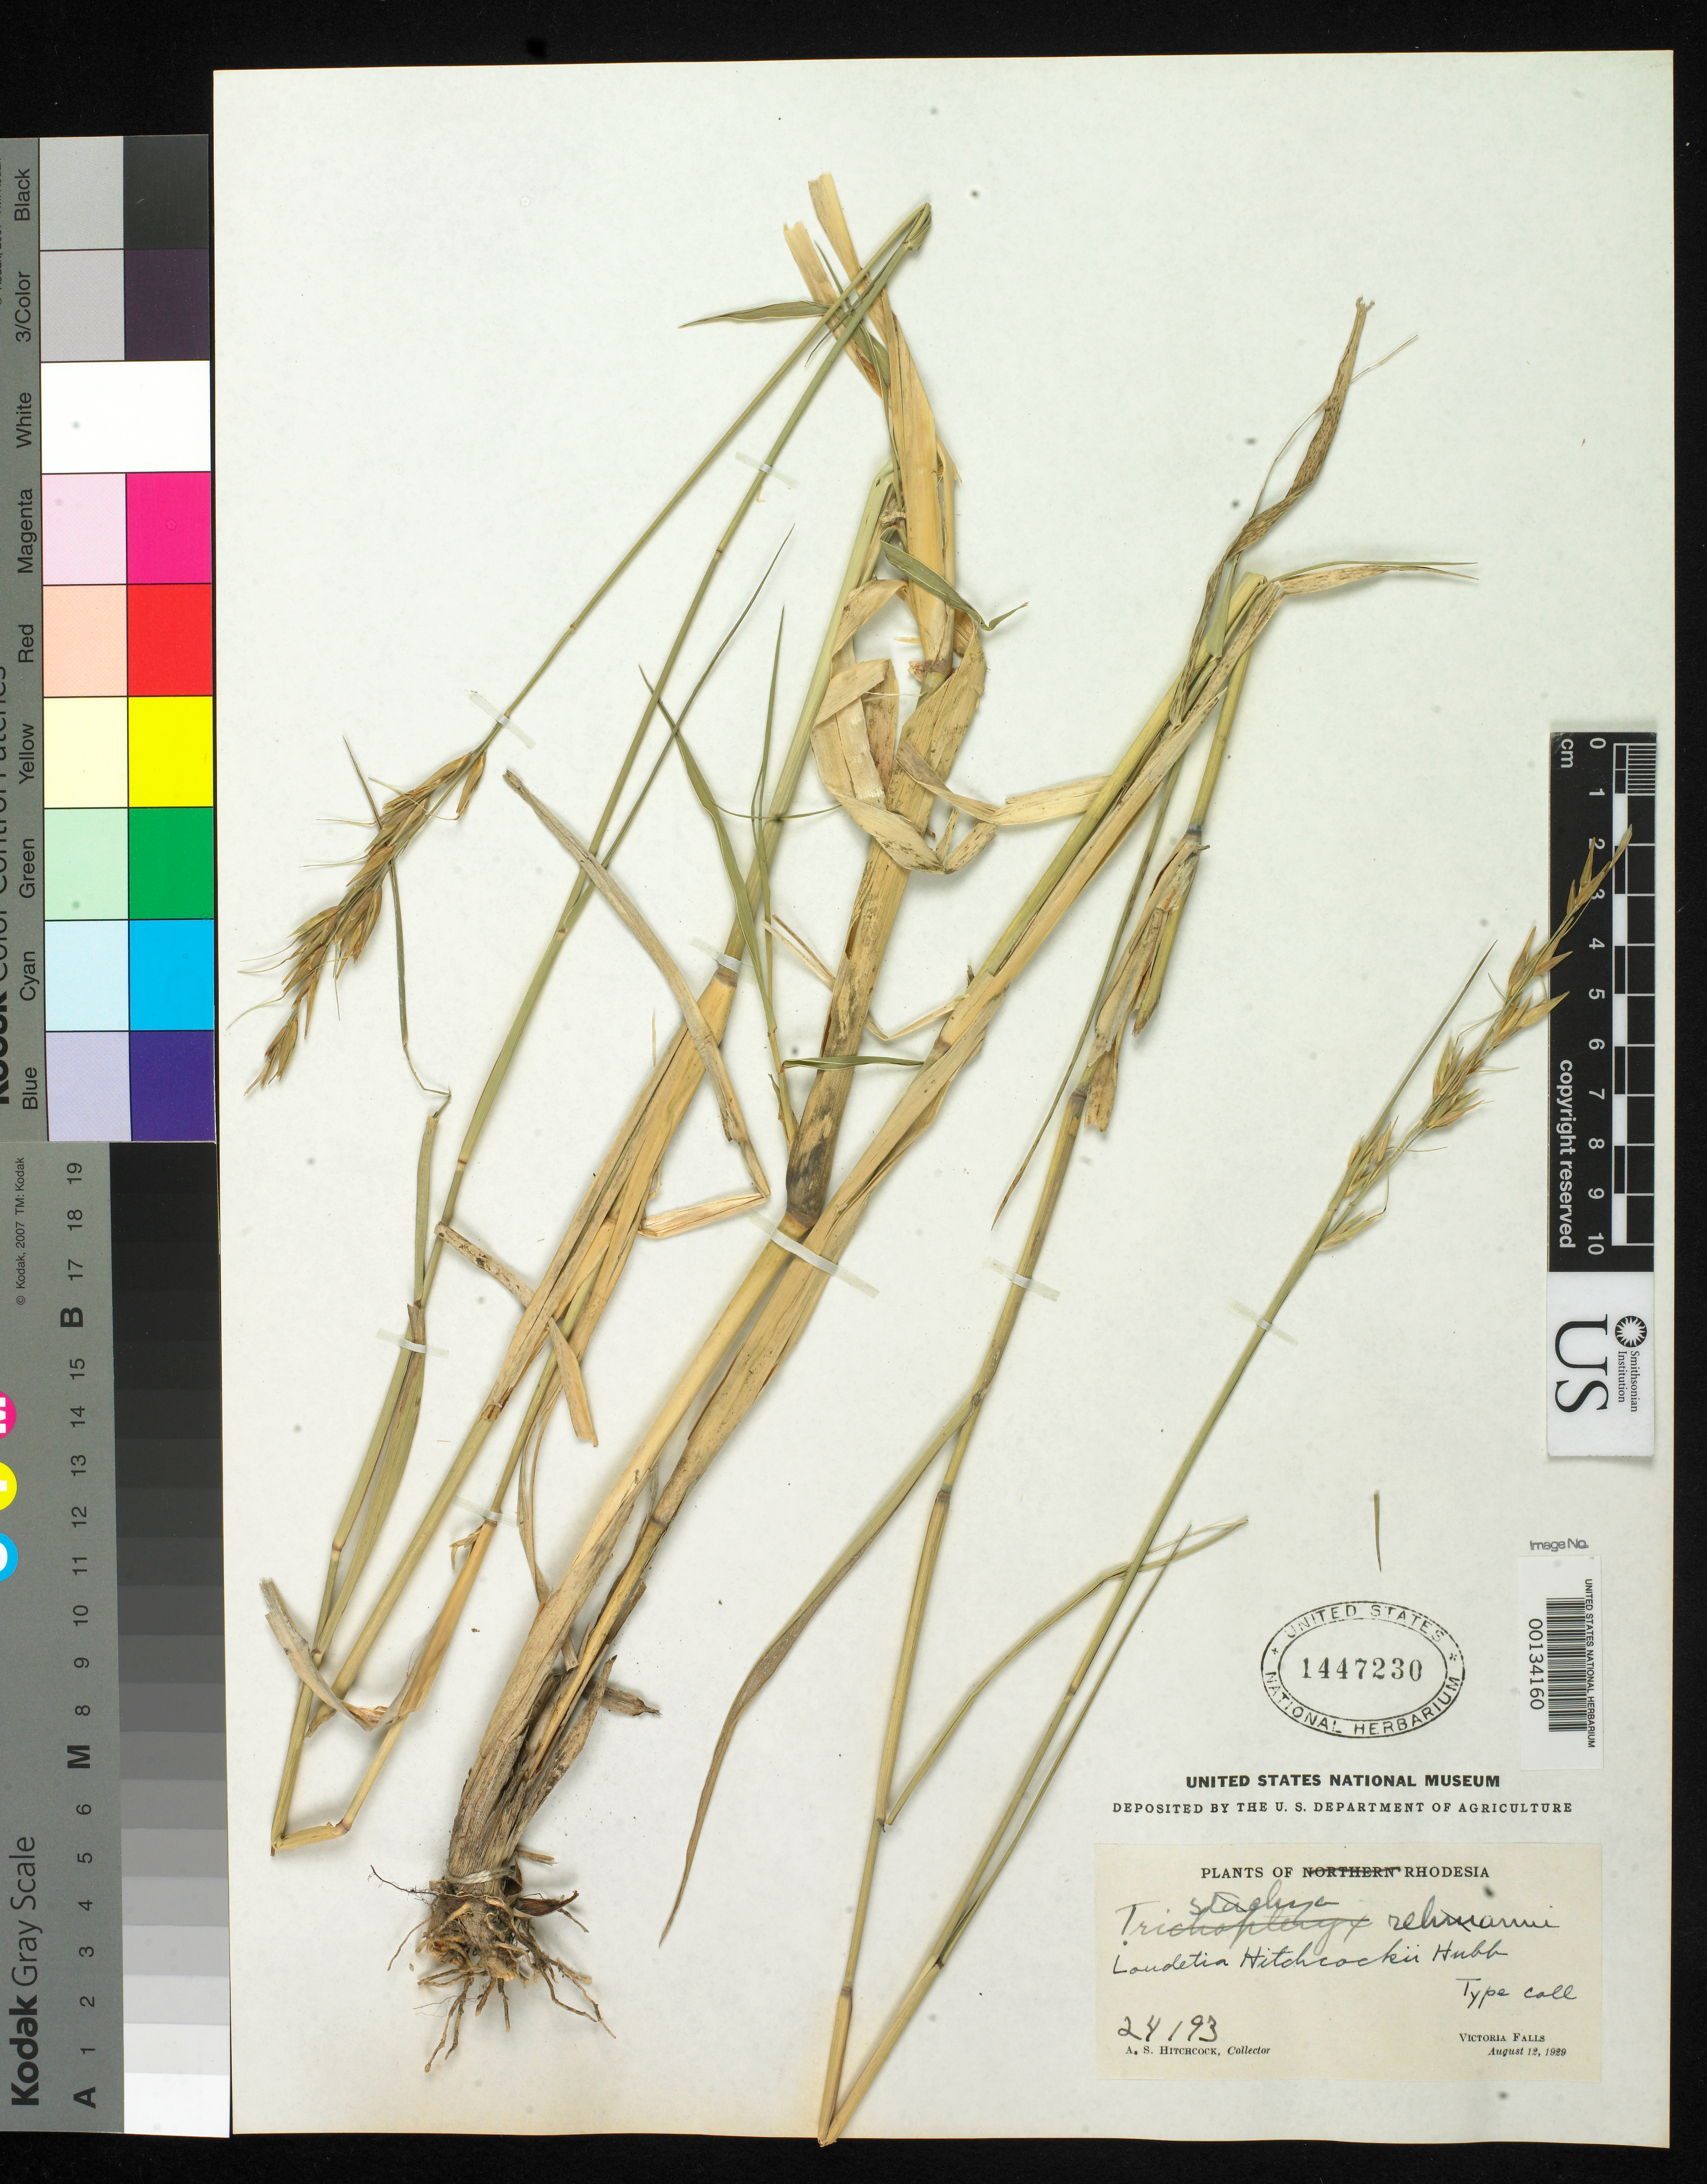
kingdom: Plantae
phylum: Tracheophyta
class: Liliopsida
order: Poales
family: Poaceae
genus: Loudetia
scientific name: Loudetia hitchcockii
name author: C.E. Hubb.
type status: Syntype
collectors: A. S. Hitchcock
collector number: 24193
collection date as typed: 12 Aug 1929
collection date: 1929-08-12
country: Zimbabwe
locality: Victoria Falls.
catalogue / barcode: US 1447230